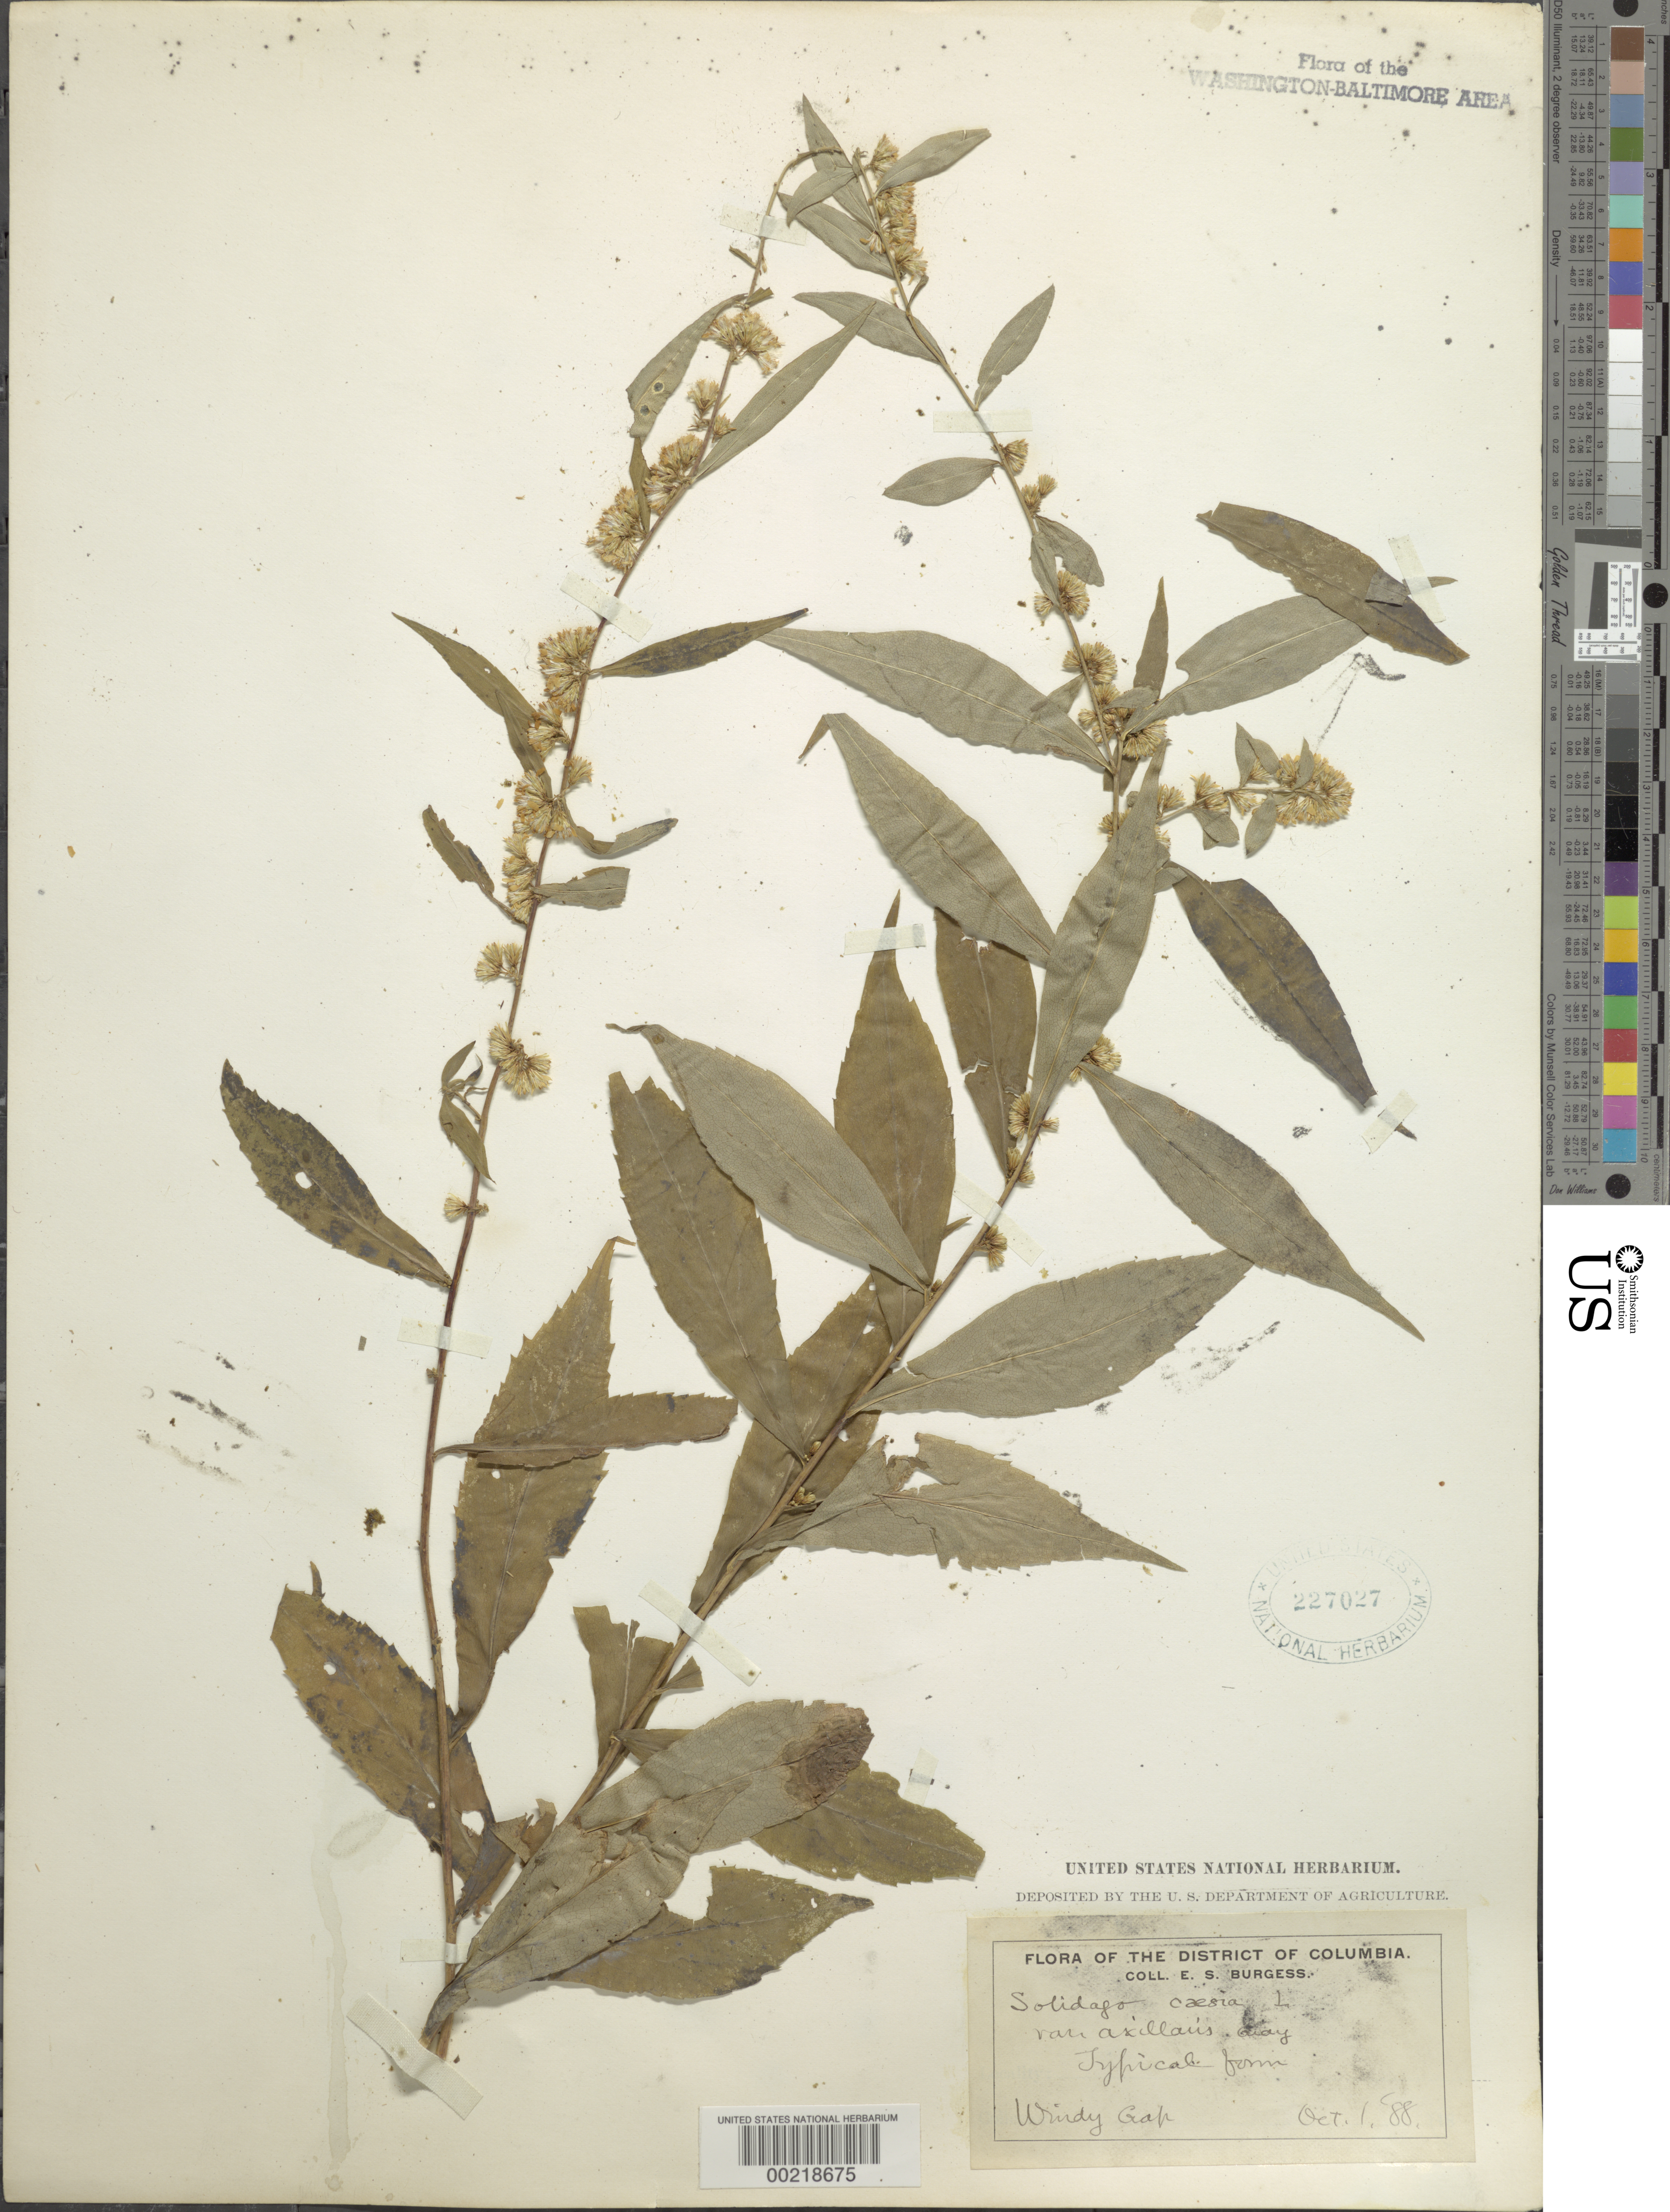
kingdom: Plantae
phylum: Tracheophyta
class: Magnoliopsida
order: Asterales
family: Asteraceae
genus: Solidago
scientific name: Solidago caesia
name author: L.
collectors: E. Burgess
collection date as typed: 01 Oct 1888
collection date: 1888-10-01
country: United States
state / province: District of Columbia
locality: Windy Gap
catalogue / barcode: US 227027